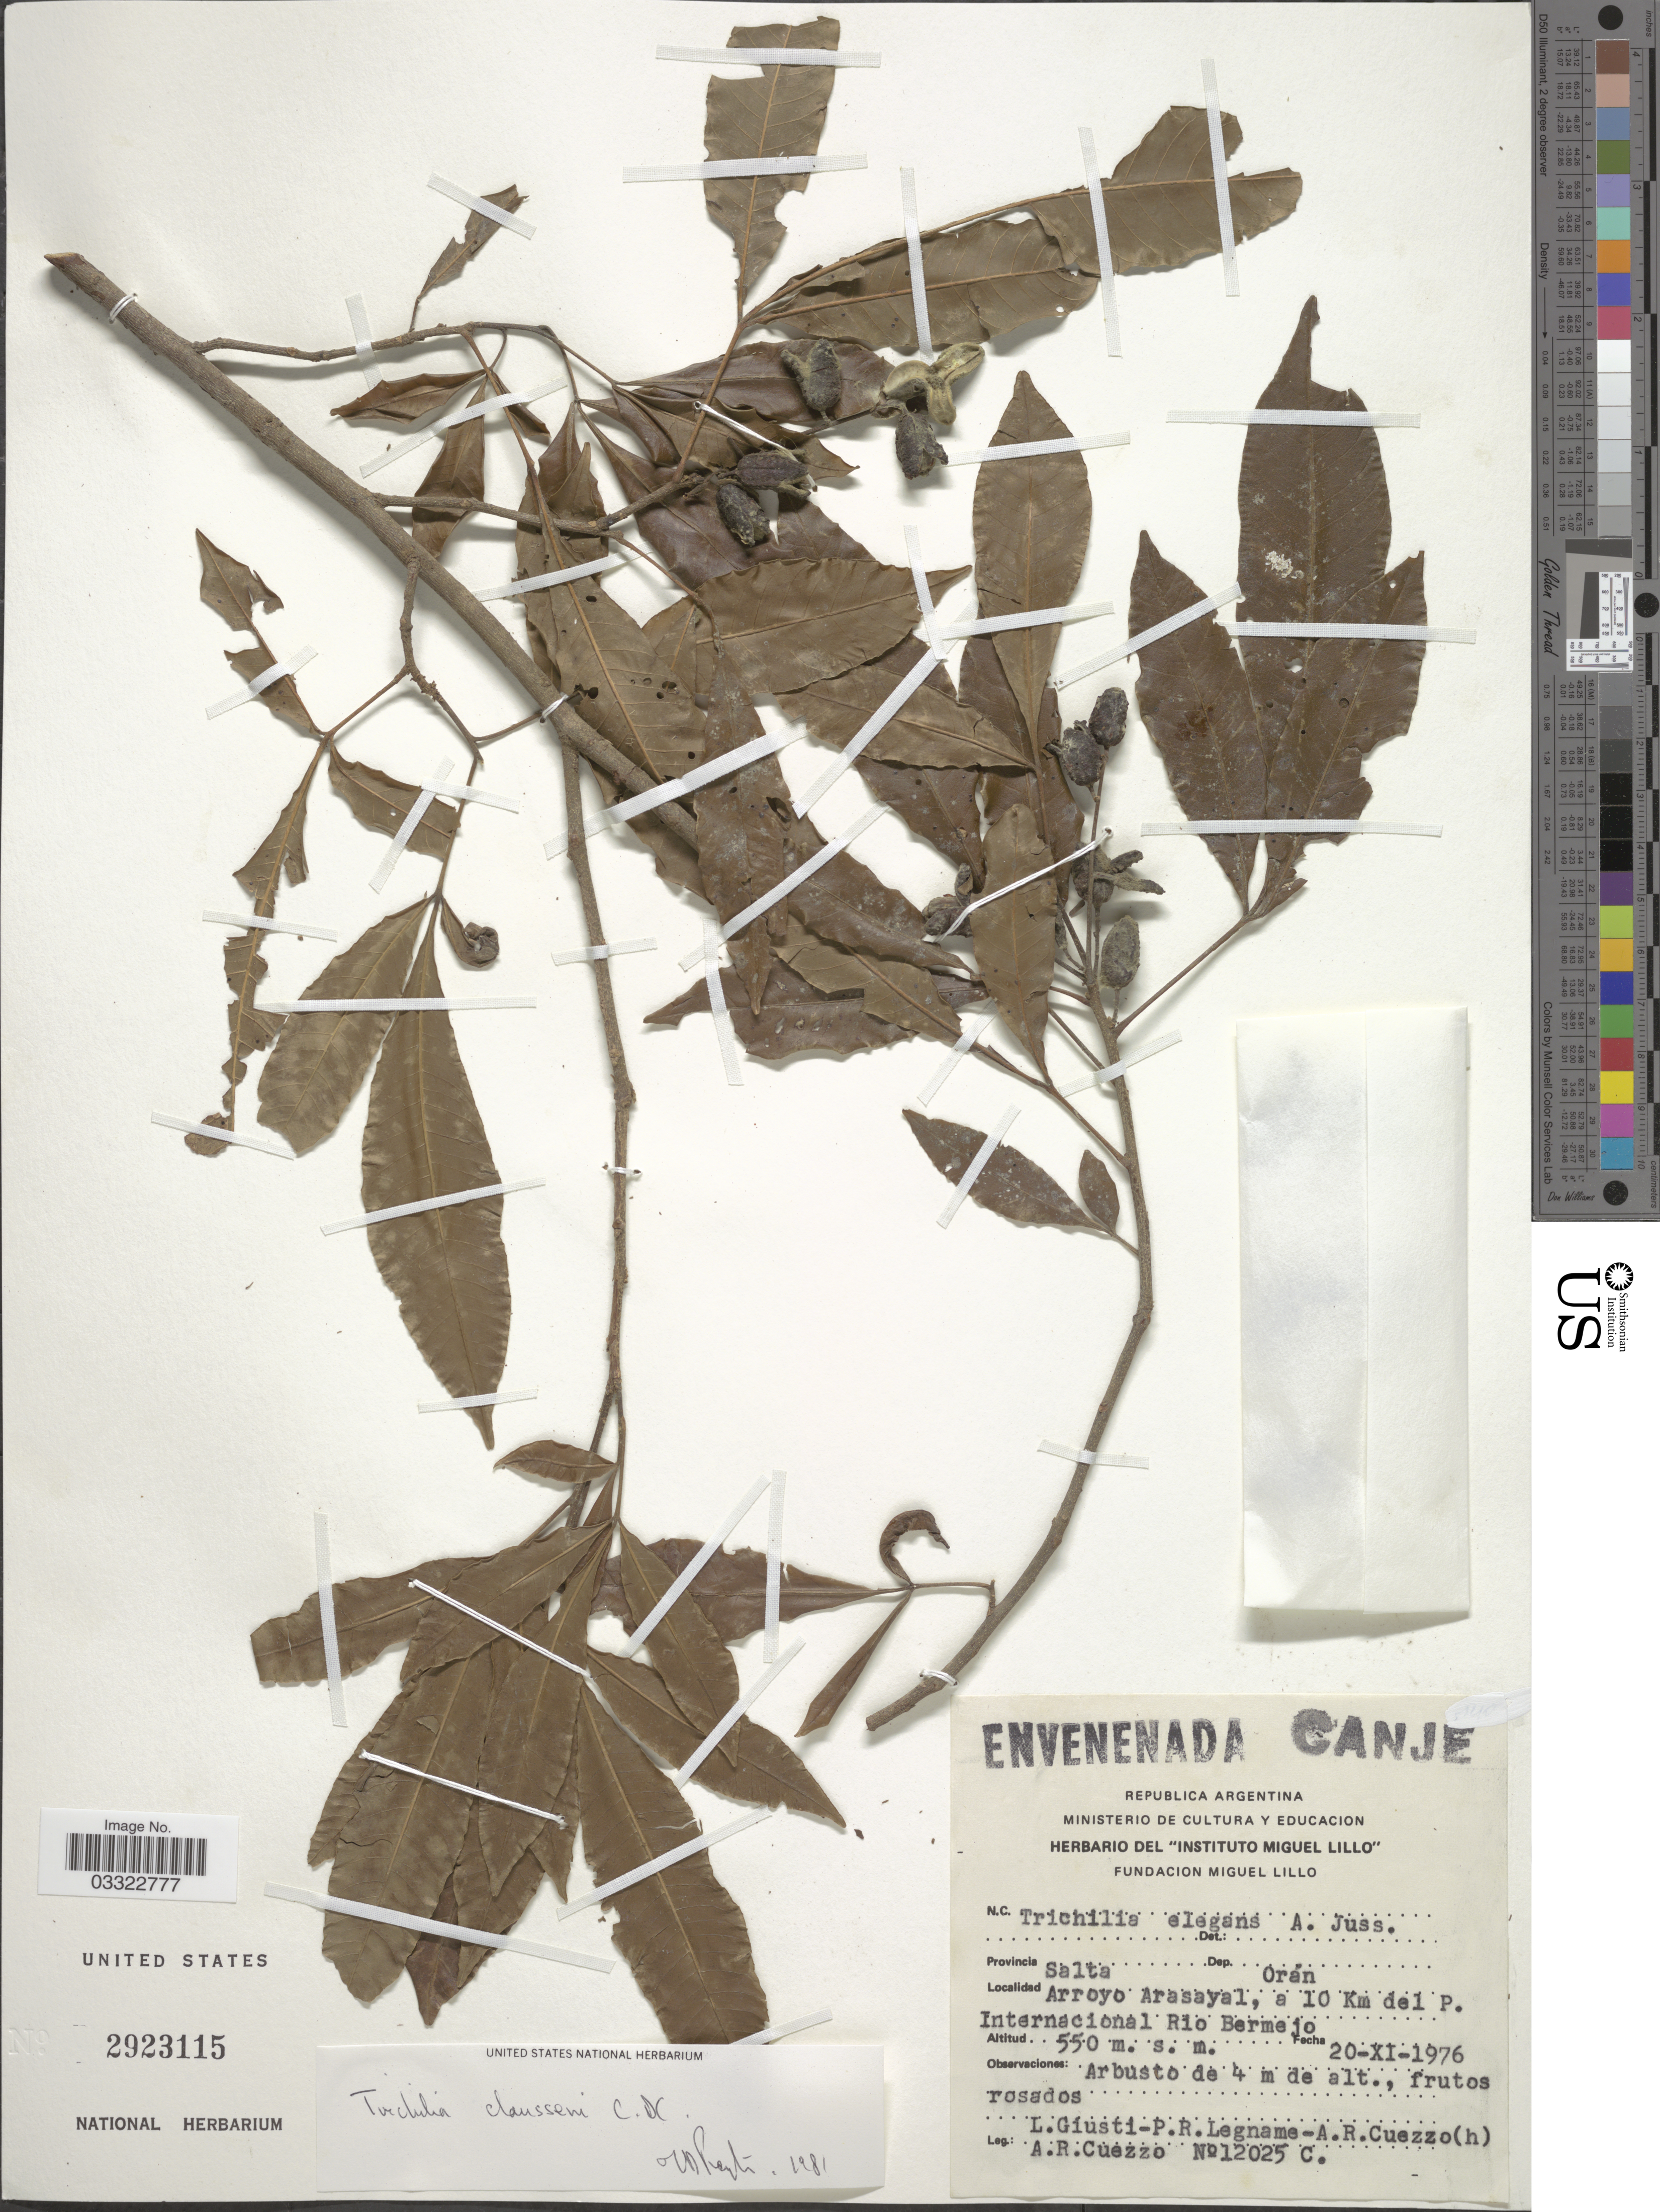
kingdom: Plantae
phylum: Tracheophyta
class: Magnoliopsida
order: Sapindales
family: Meliaceae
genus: Trichilia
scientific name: Trichilia claussenii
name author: C. DC. in Mart.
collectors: L. Giusti, P. R. Legname & A. Cuezzo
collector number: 12025C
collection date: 1976-11-20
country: Argentina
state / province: Salta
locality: Dep. Orán. Arroyo Arasayal, a 10 Km del P. Internacional Rio Bermejo.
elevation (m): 550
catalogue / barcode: US 2923115